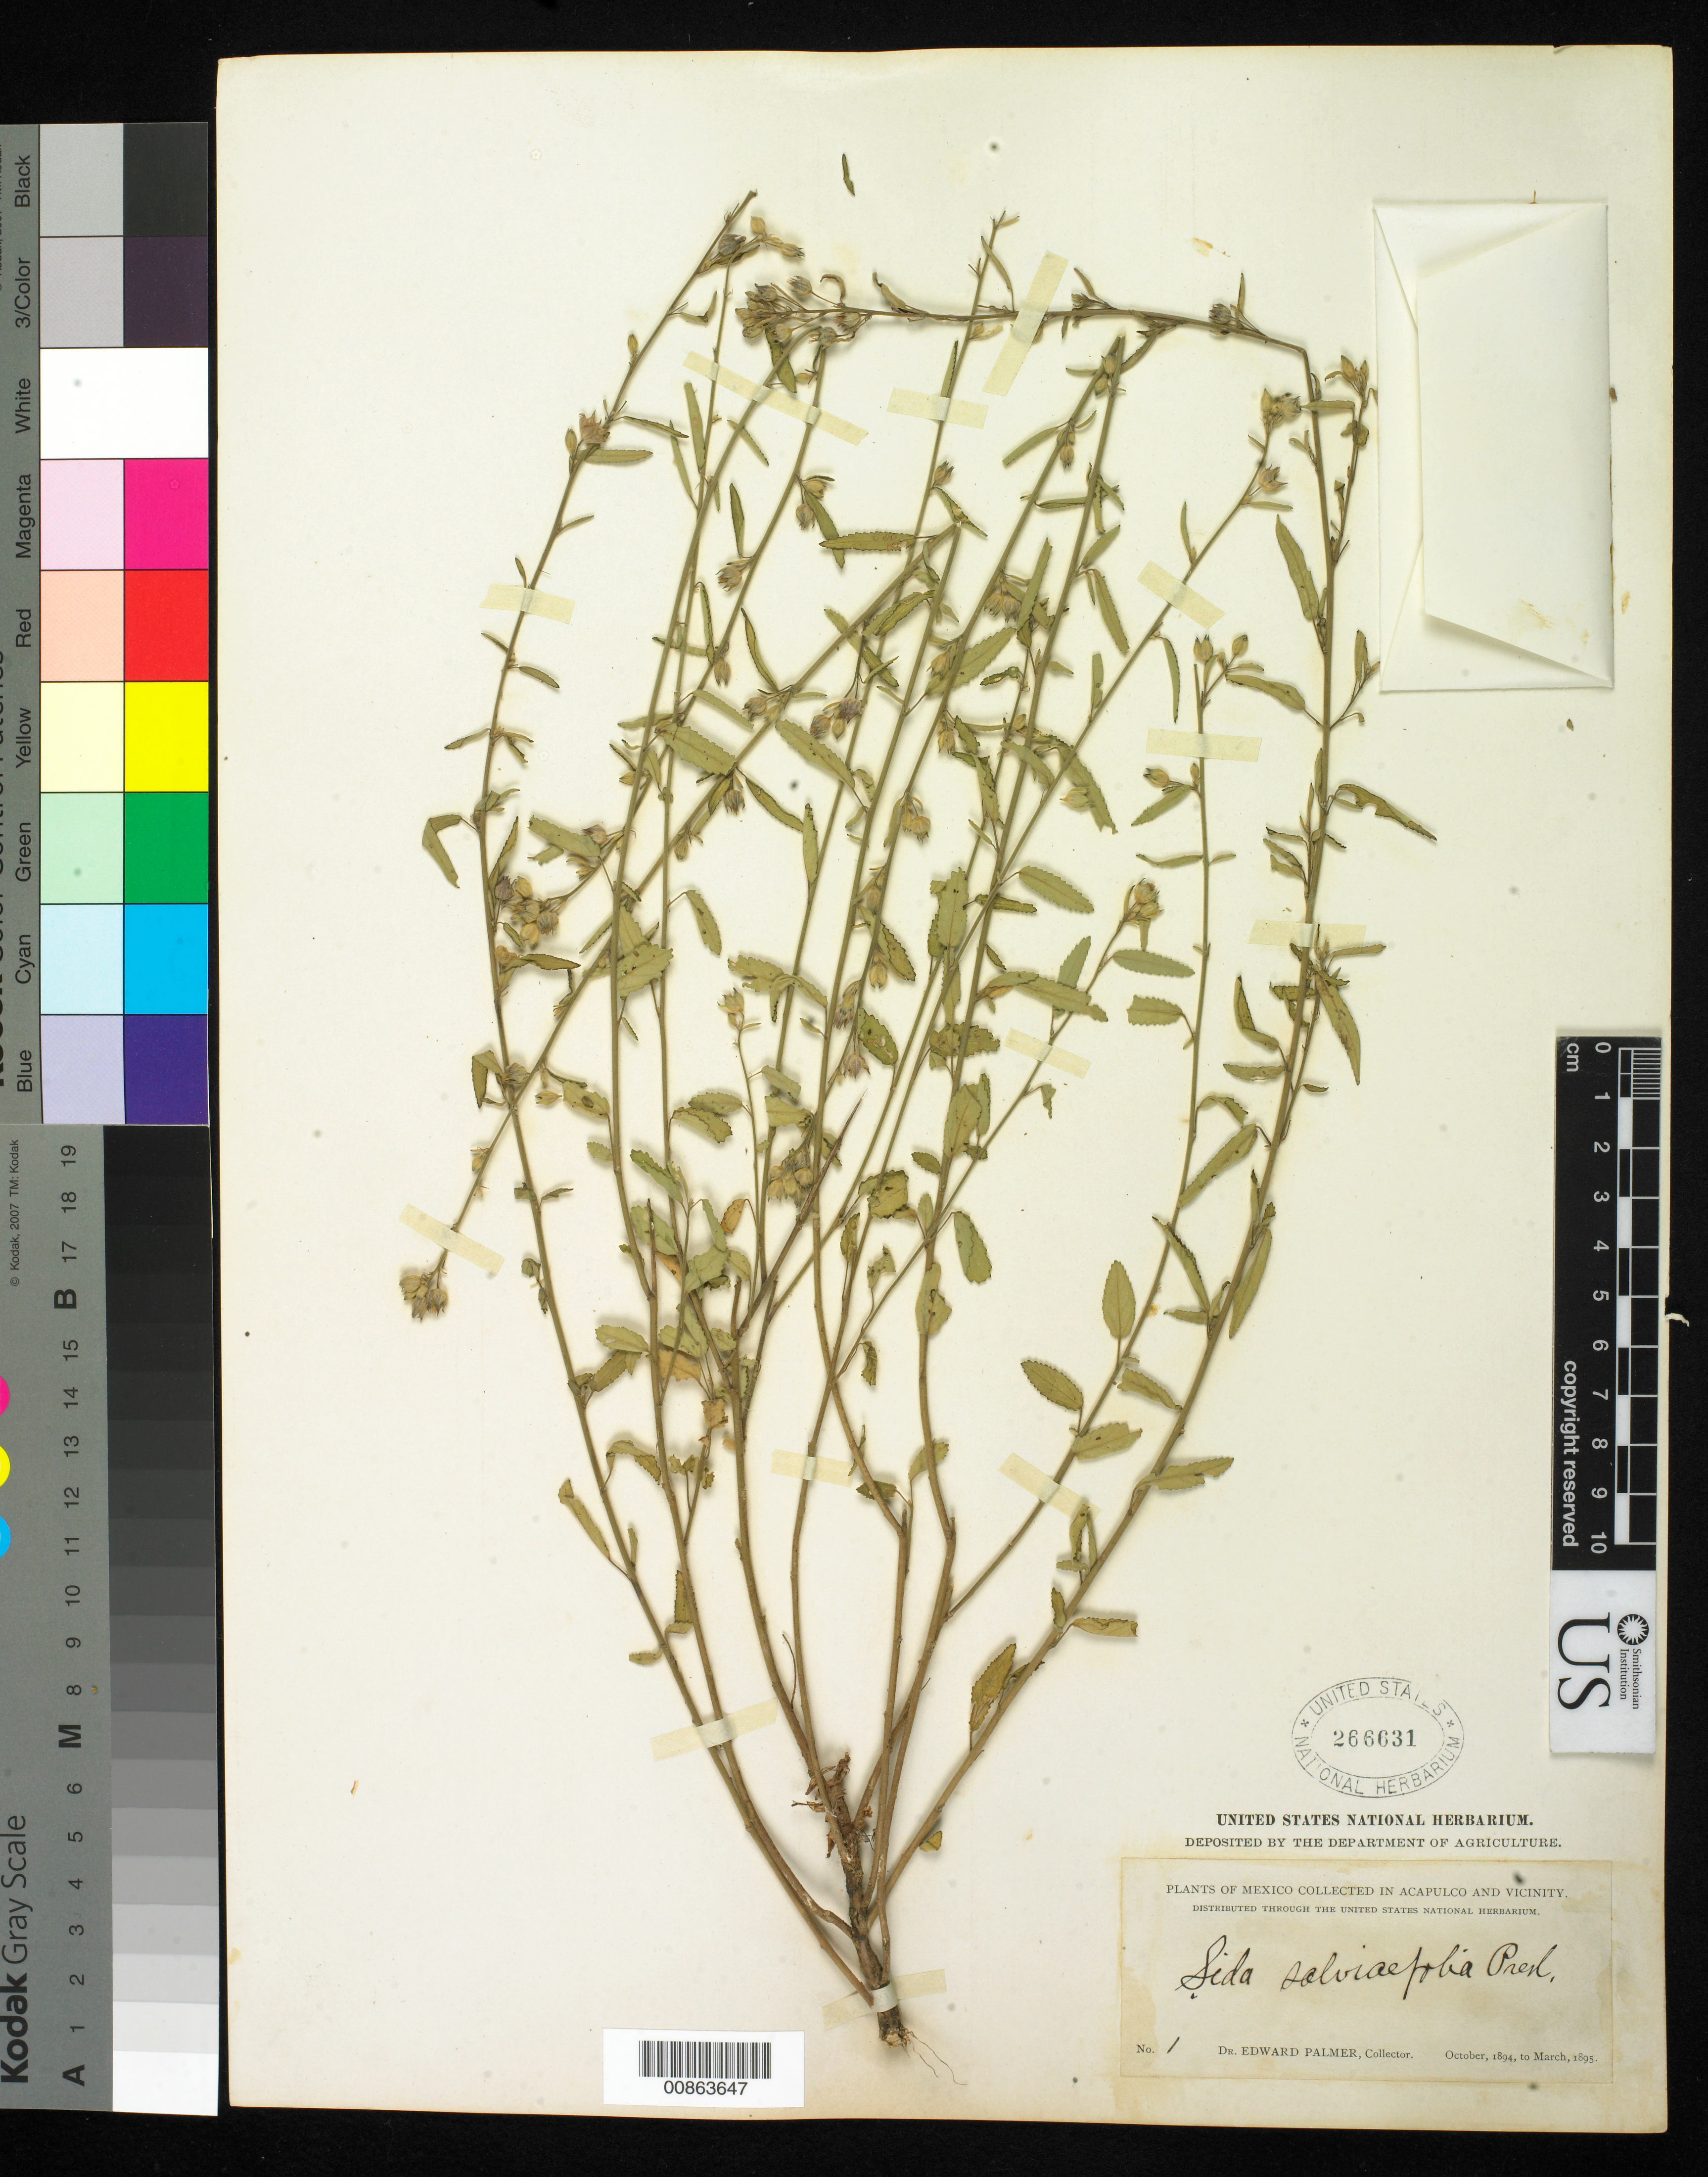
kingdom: Plantae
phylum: Tracheophyta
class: Magnoliopsida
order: Malvales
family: Malvaceae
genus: Sida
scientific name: Sida salviifolia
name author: C. Presl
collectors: E. Palmer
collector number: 1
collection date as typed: Oct 1894 to -- Mar 1895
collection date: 1894-10/1895-03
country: Mexico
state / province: Guerrero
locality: Acapulco, Guerrero and vicinity.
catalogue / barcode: US 266631